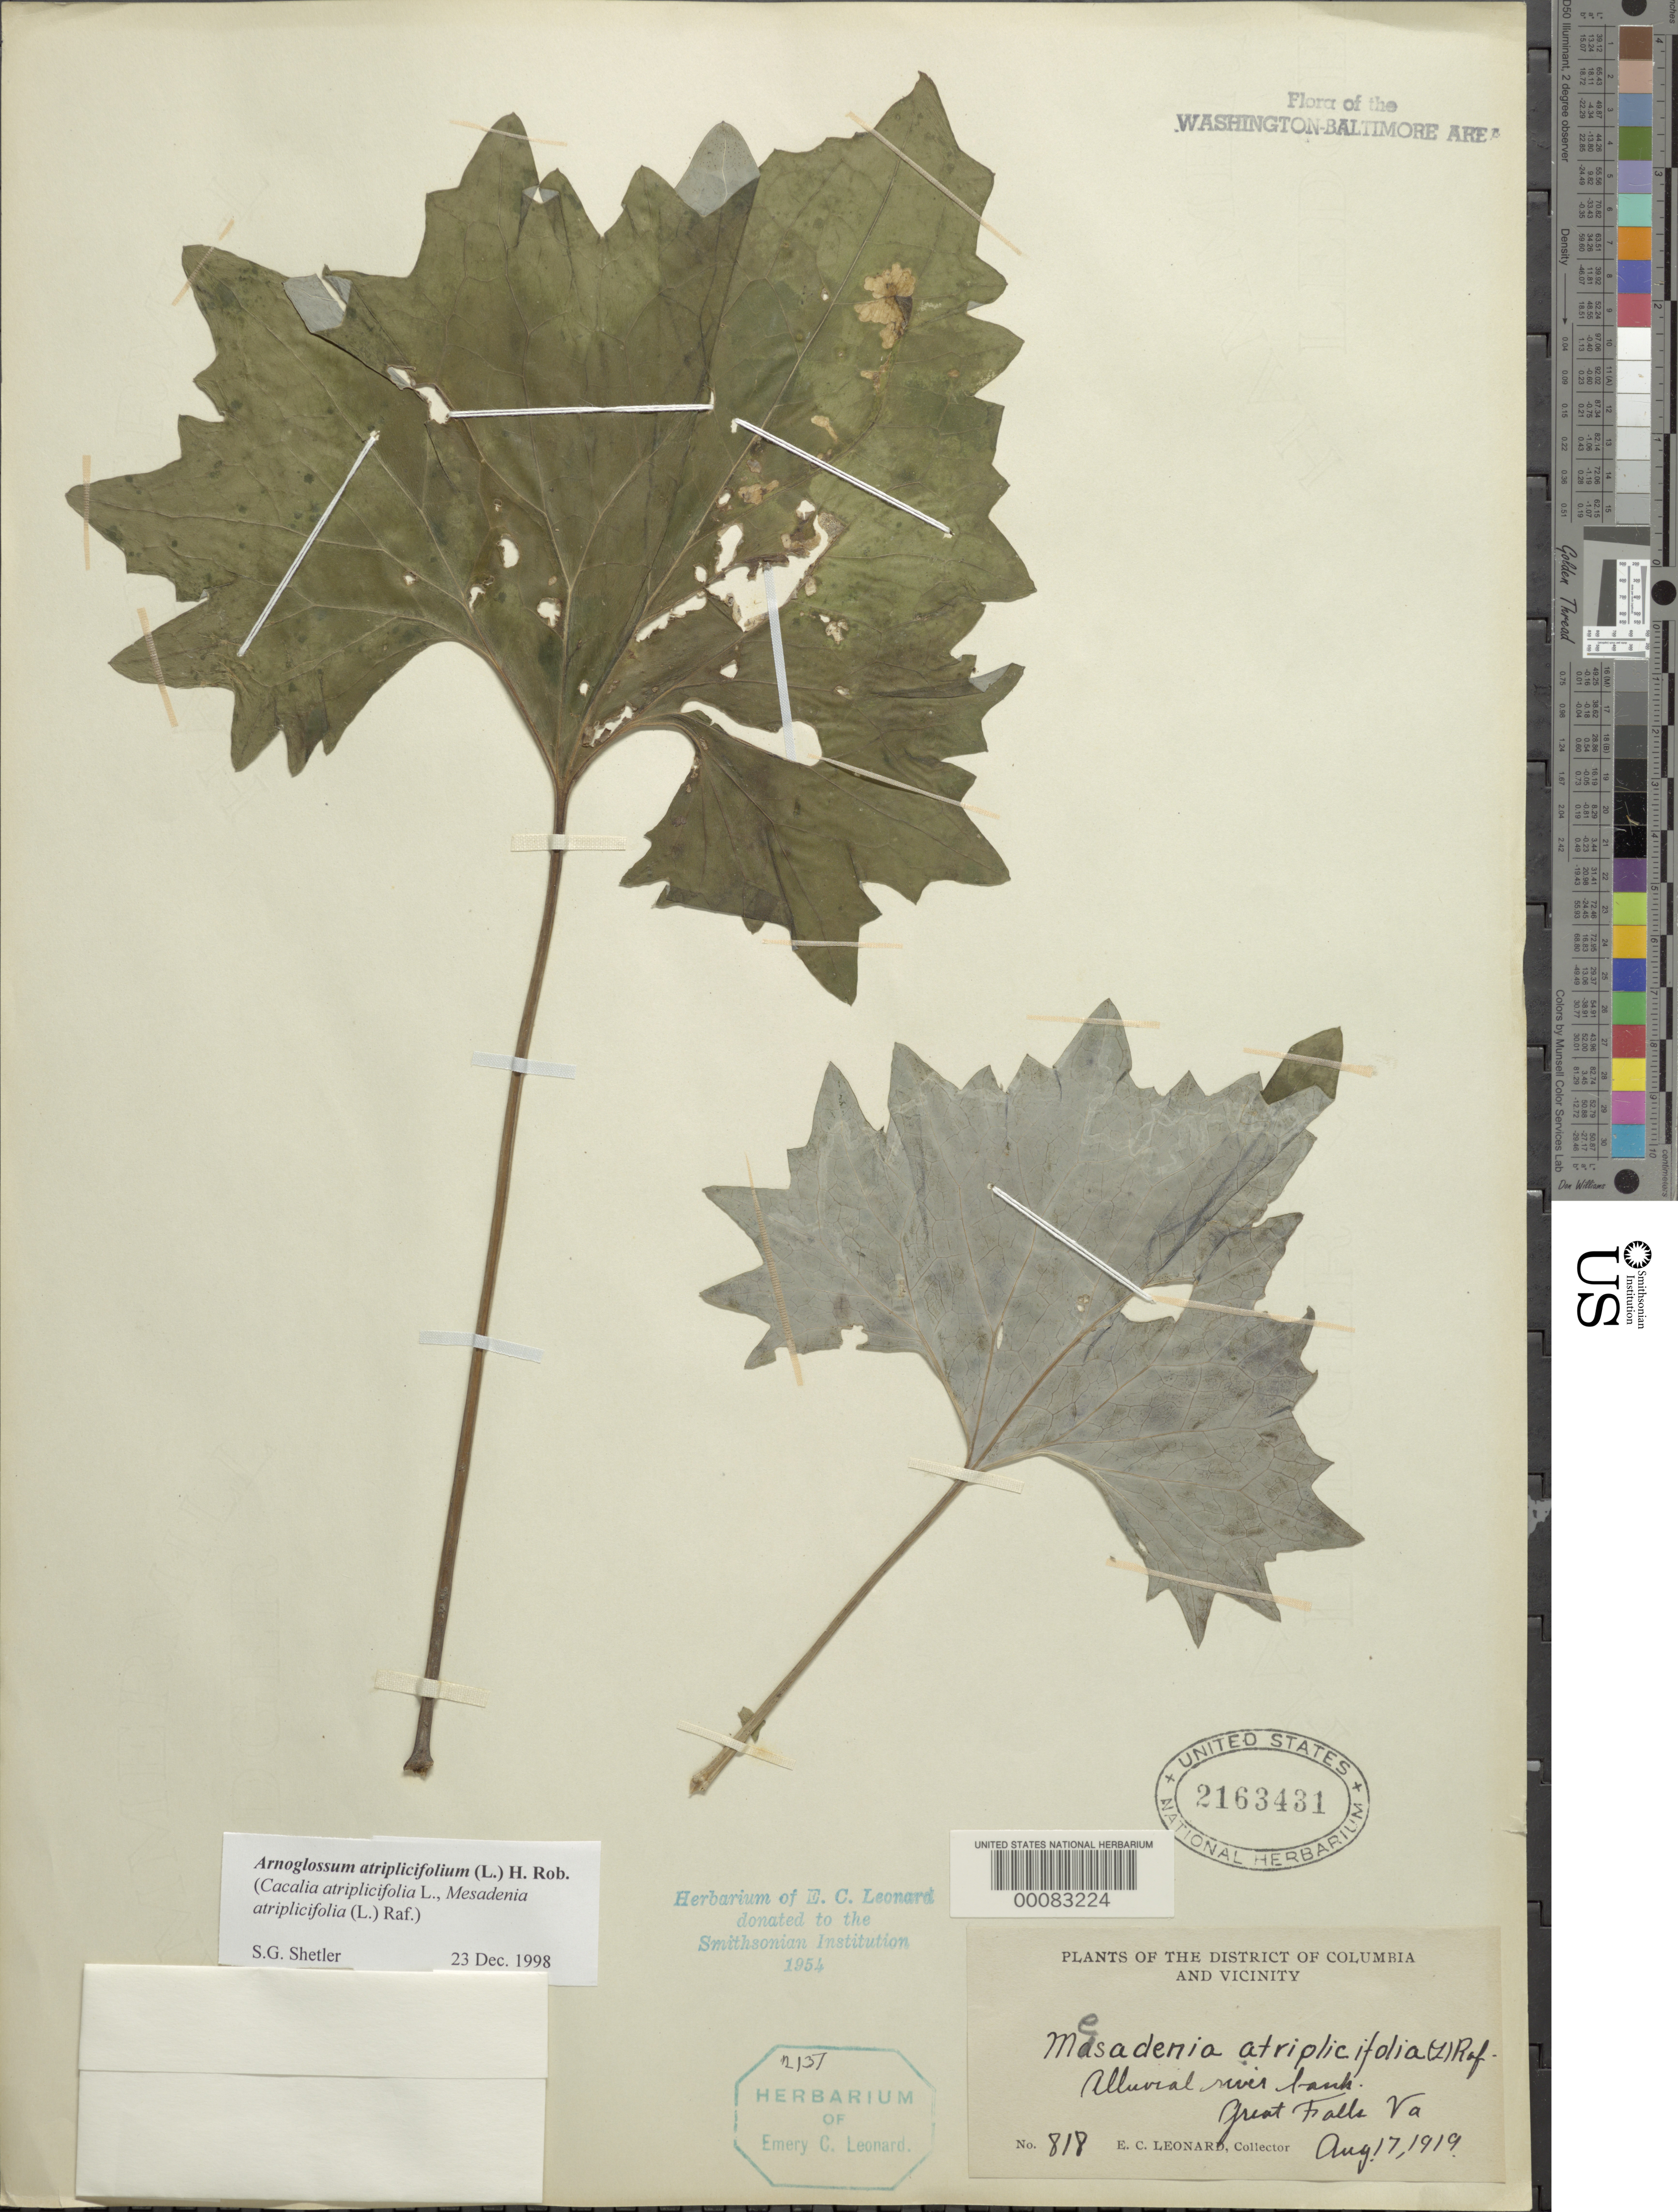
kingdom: Plantae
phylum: Tracheophyta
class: Magnoliopsida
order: Asterales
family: Asteraceae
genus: Arnoglossum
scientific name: Arnoglossum atriplicifolium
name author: (L.) H. Rob.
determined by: Shetler, Stanwyn G., (US), NMNH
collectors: E. C. Leonard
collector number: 818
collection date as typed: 17 Aug 1919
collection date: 1919-08-17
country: United States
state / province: Virginia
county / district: Fairfax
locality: Great Falls C. & O. Canal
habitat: Alluvial river bank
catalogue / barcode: US 2163431